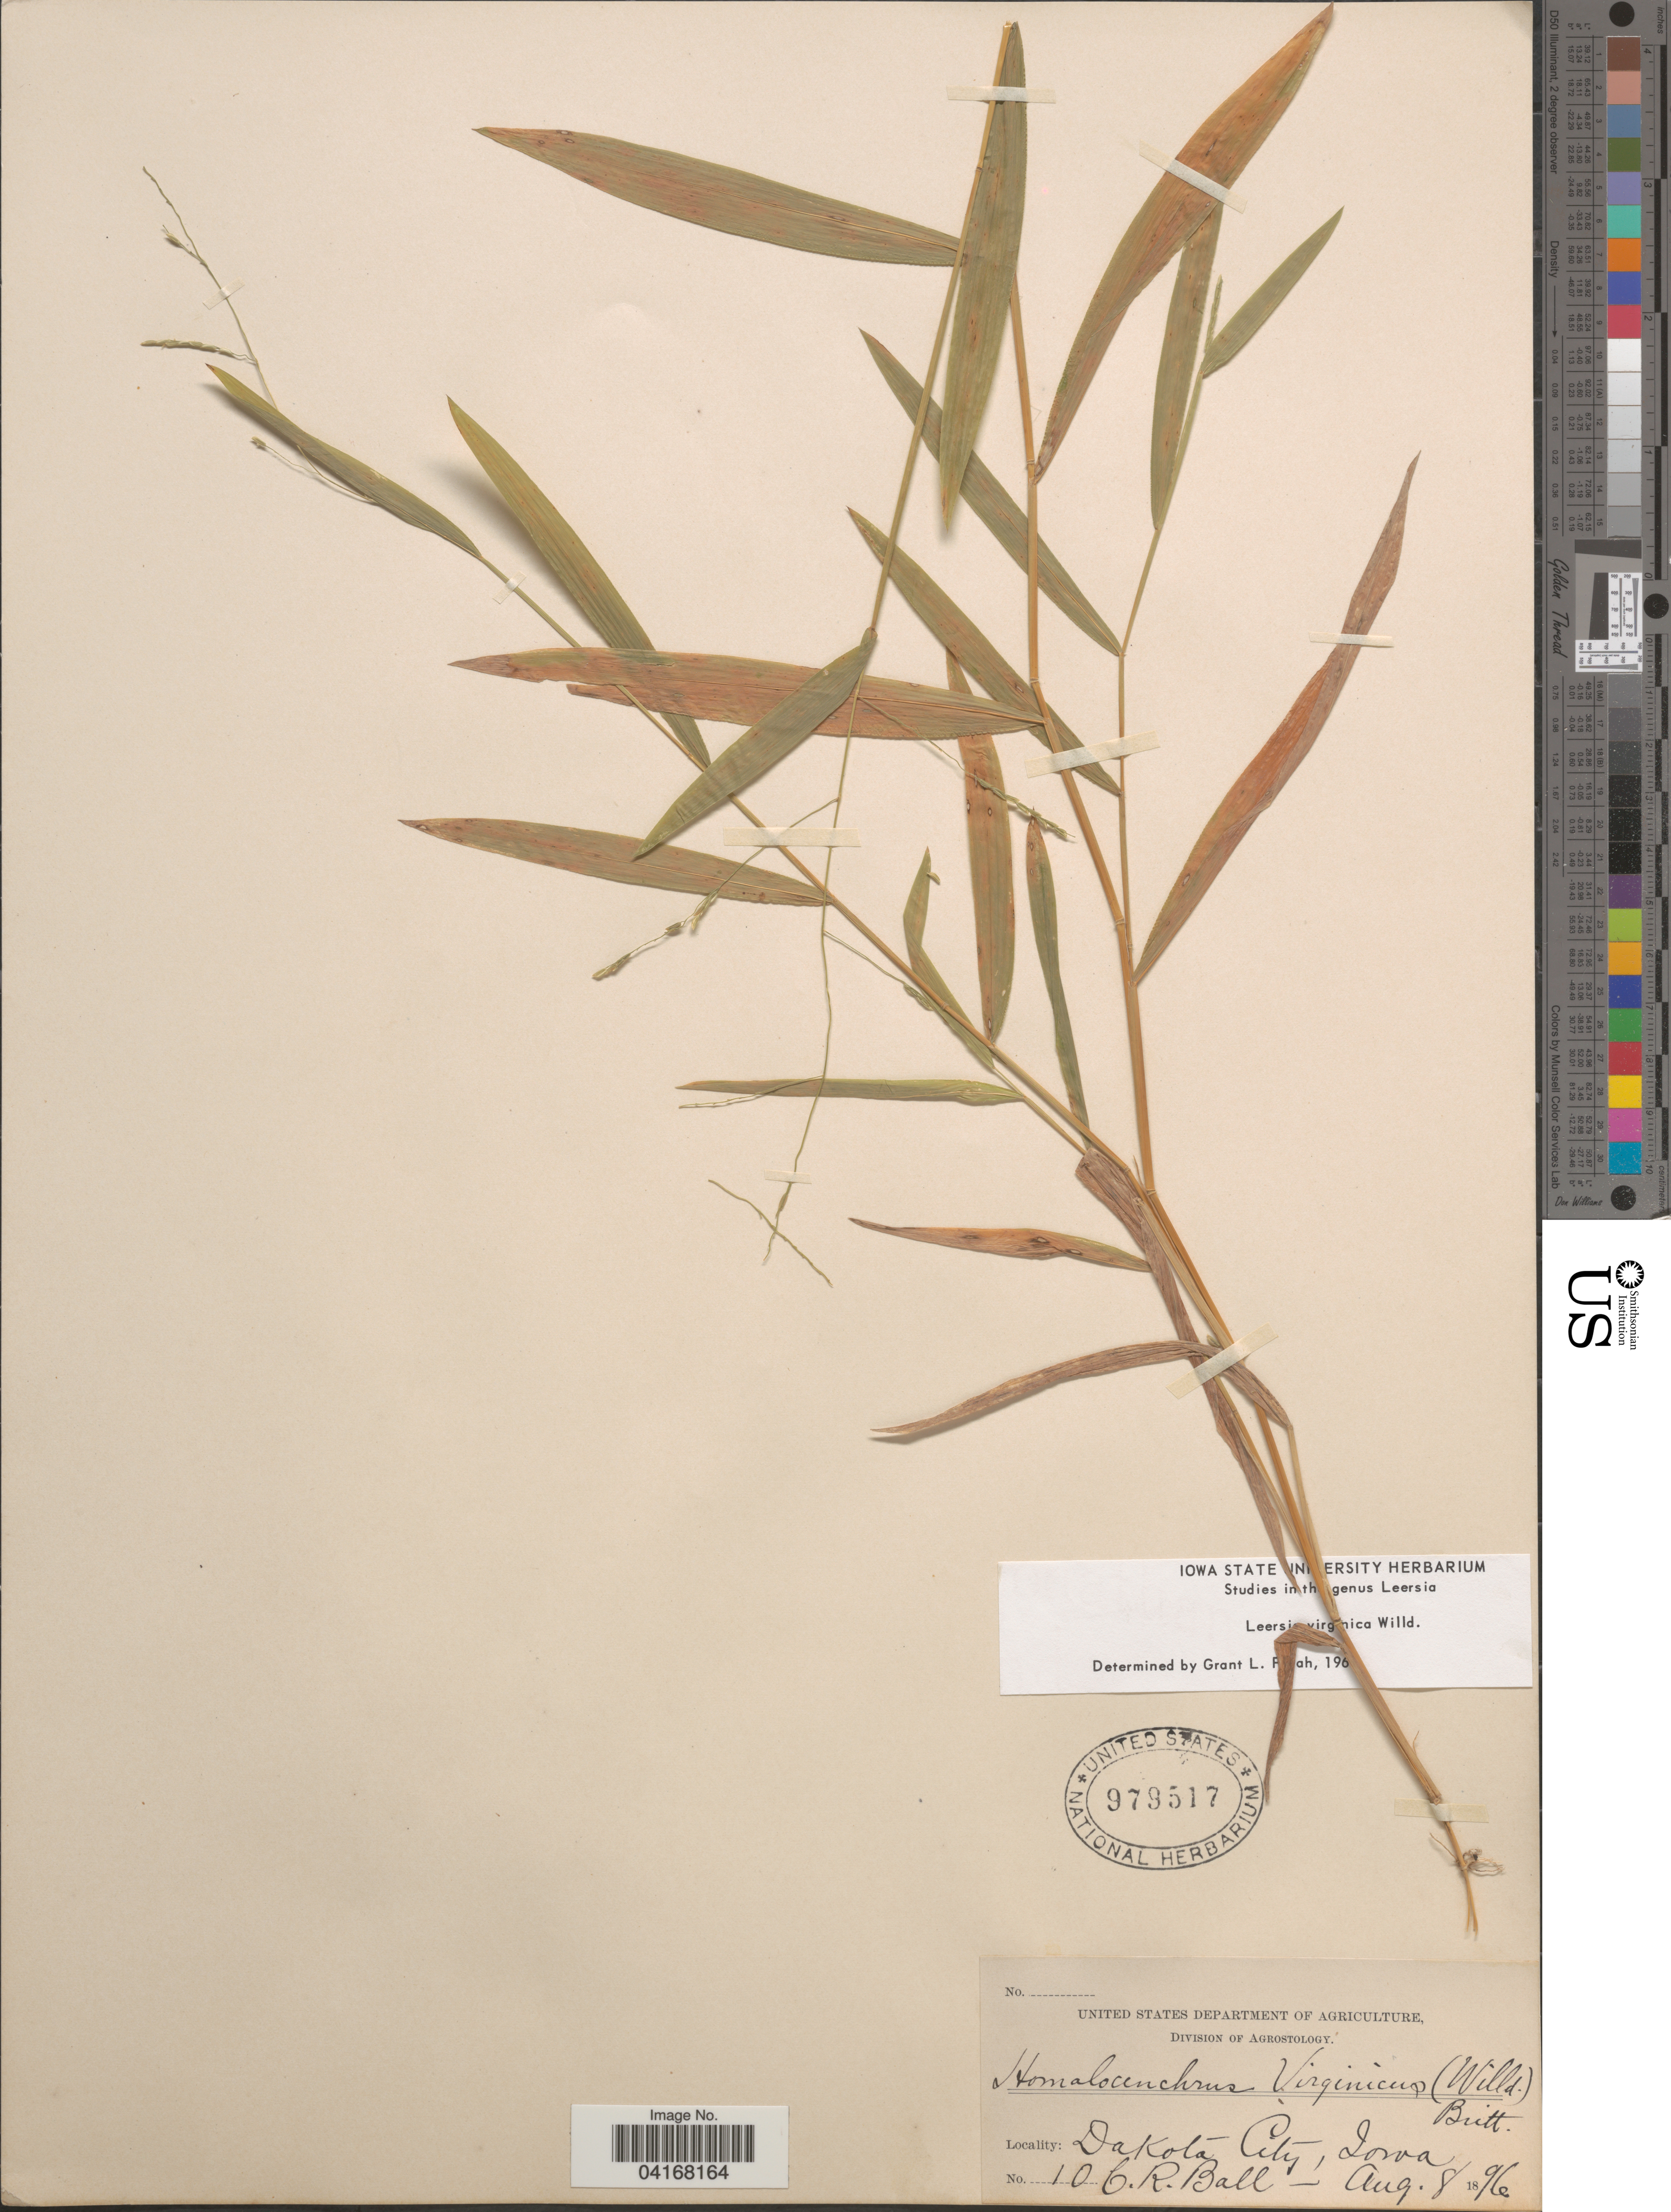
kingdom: Plantae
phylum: Tracheophyta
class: Liliopsida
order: Poales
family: Poaceae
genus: Leersia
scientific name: Leersia virginica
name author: Willd.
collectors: C. R. Ball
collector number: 10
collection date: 1896-08-08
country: United States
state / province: Iowa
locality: Dakota City.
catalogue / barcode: US 979517